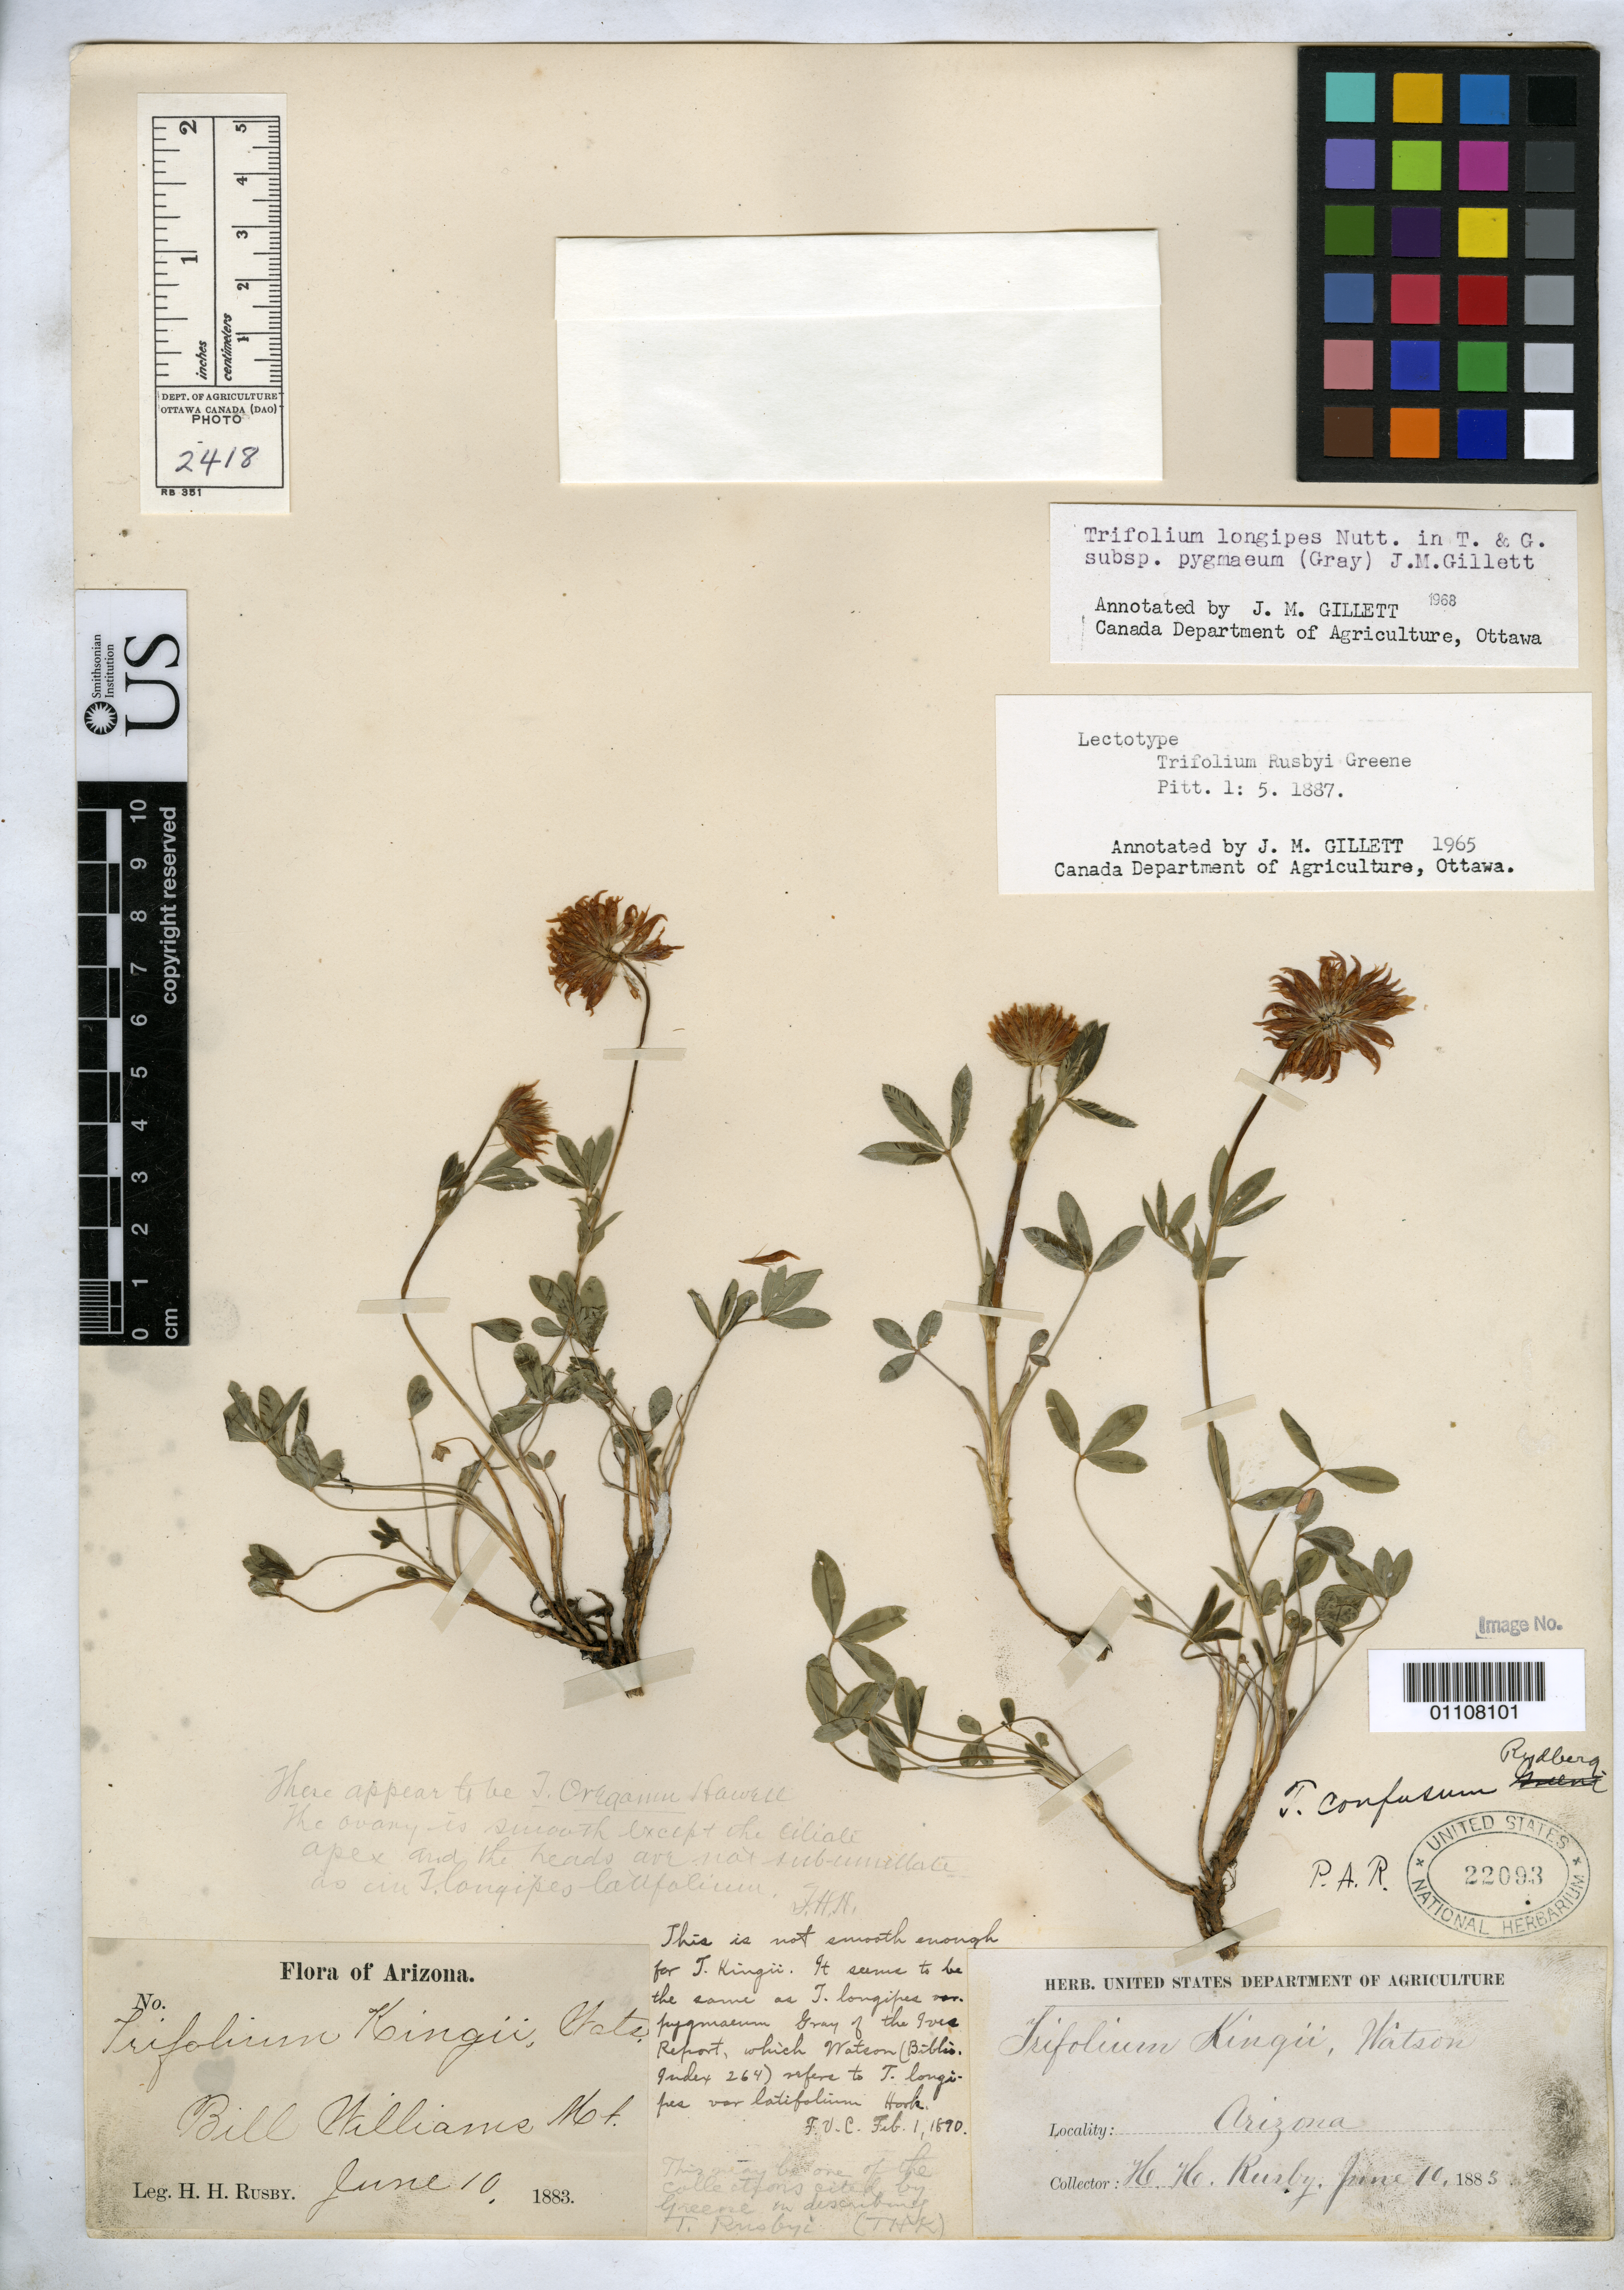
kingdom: Plantae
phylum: Tracheophyta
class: Magnoliopsida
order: Fabales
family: Fabaceae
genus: Trifolium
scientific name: Trifolium rusbyi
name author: Greene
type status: Lectotype; Syntype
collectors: H. H. Rusby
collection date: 1883-06-10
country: United States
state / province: Arizona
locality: Bill Williams Mts.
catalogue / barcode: US 22093